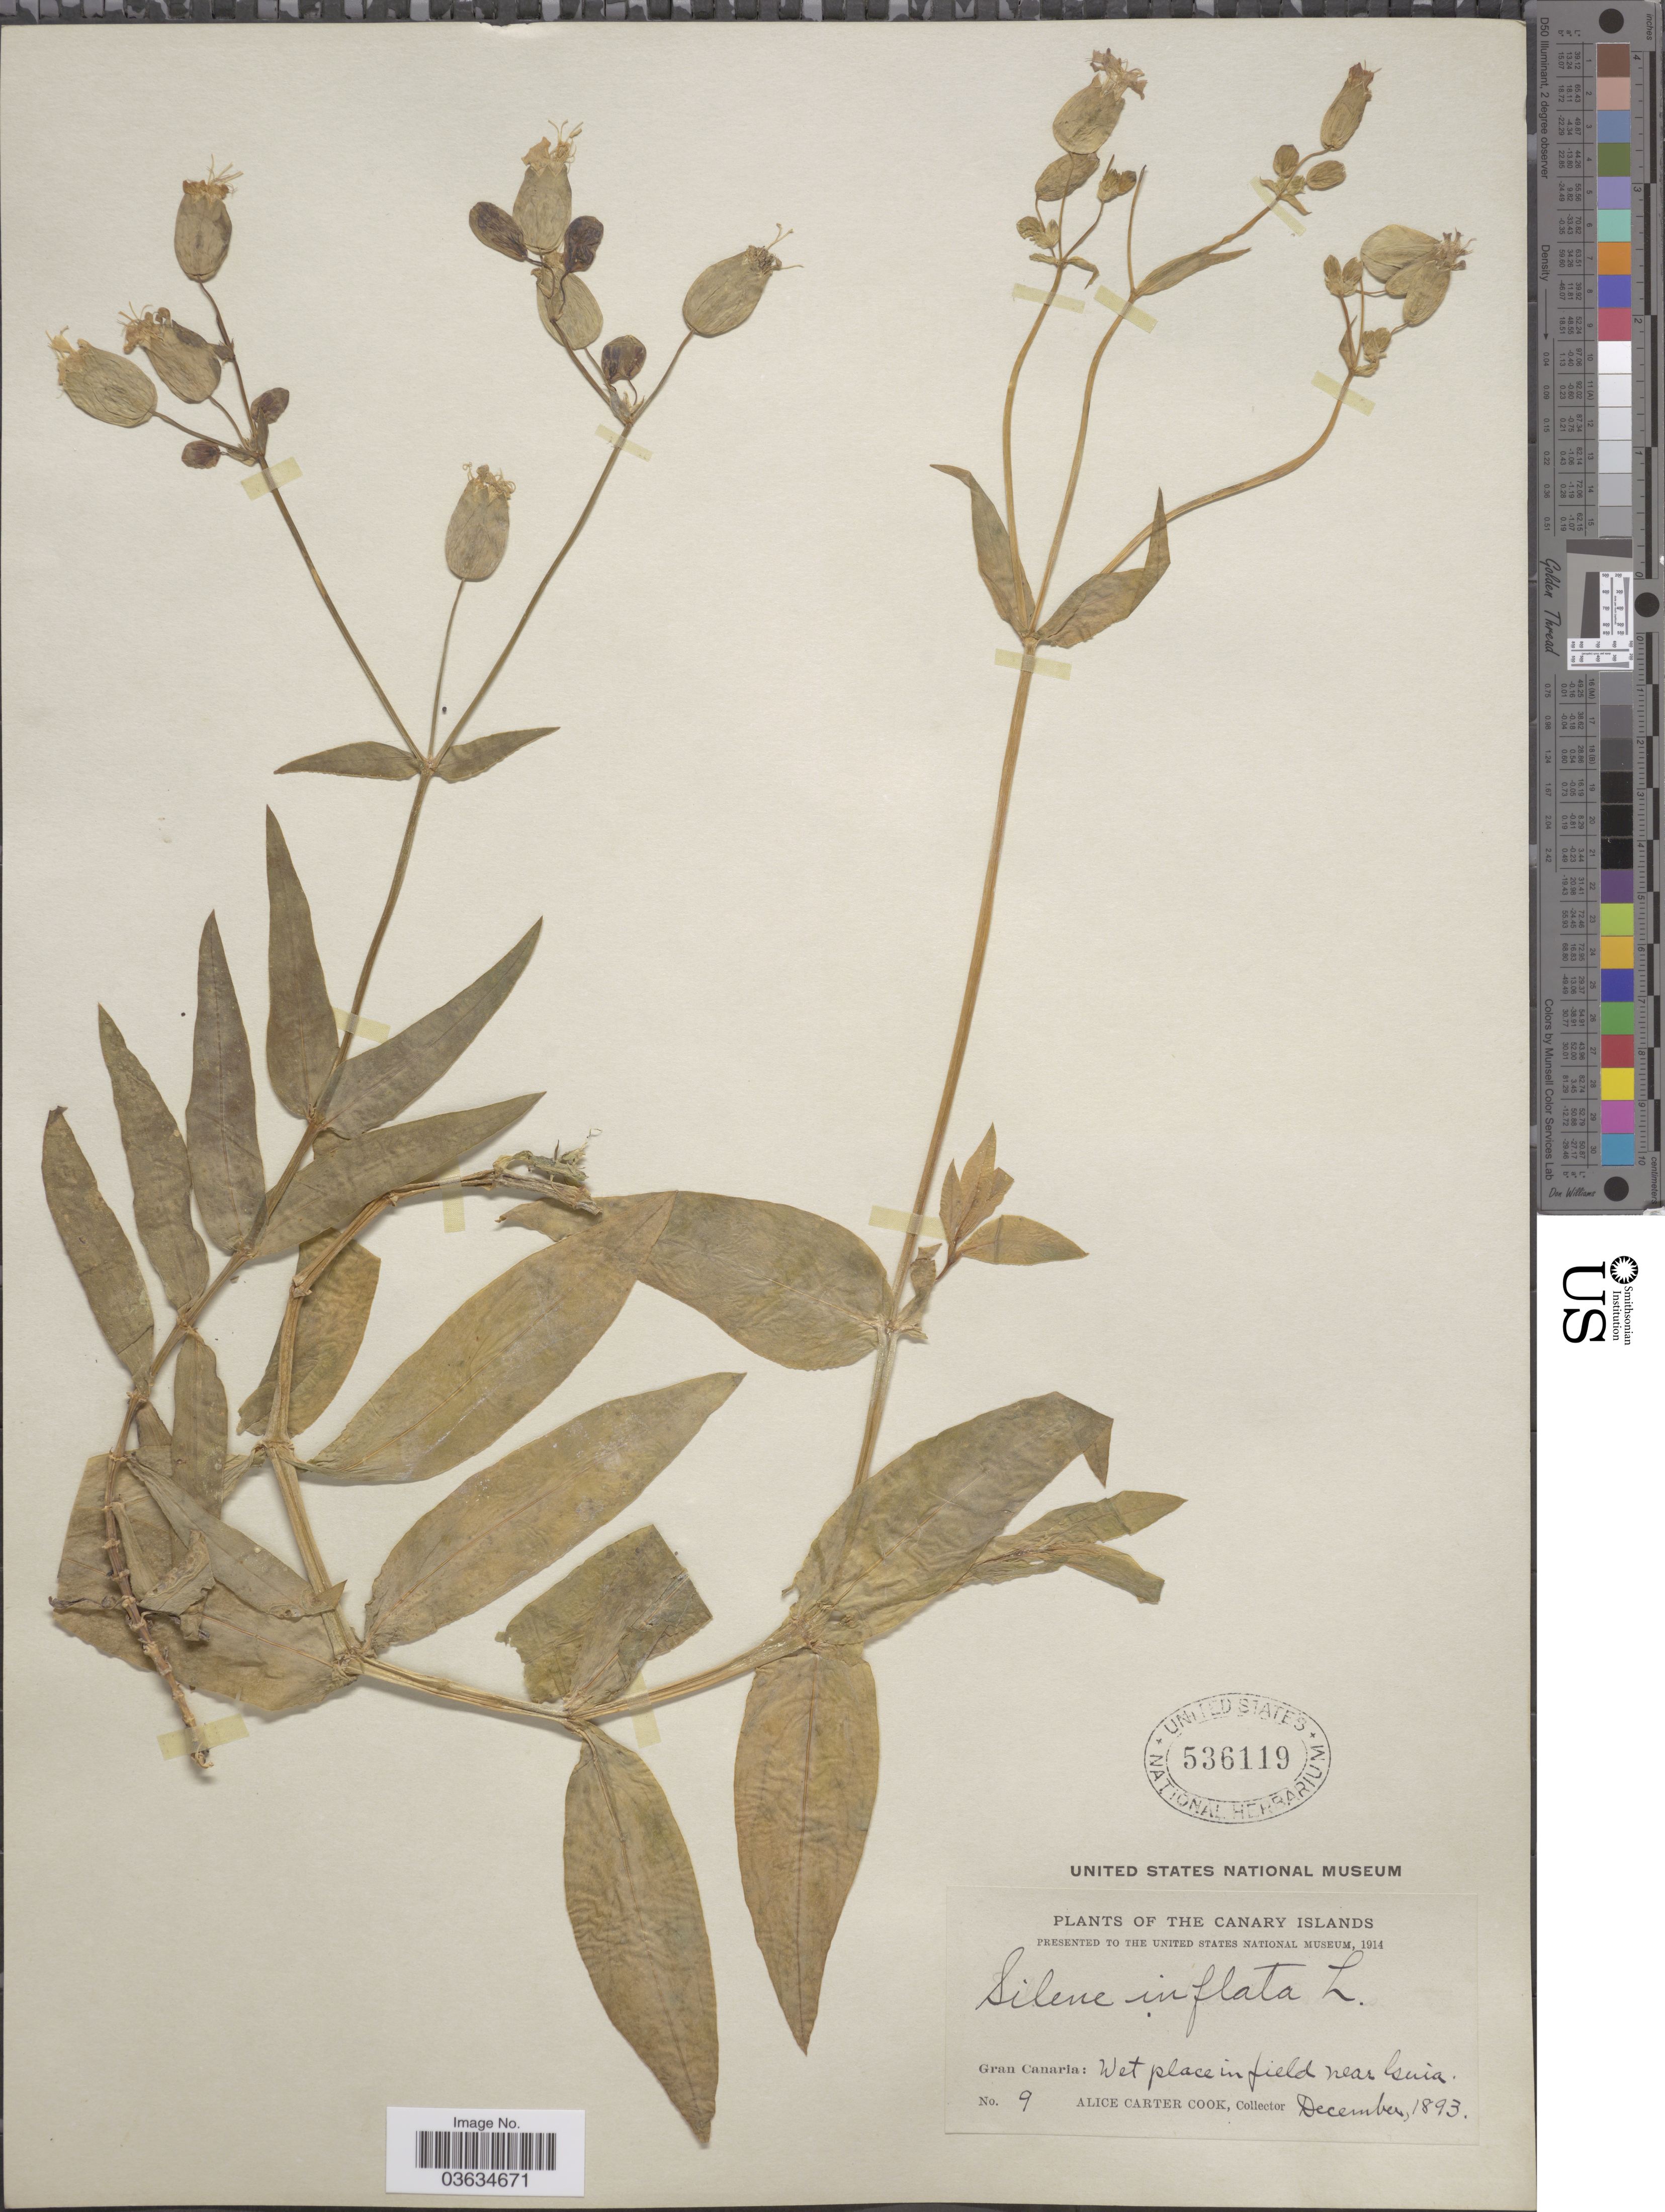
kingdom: Plantae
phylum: Tracheophyta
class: Magnoliopsida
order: Caryophyllales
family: Caryophyllaceae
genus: Silene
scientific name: Silene inflata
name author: Sm.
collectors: Alice C. Cook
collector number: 9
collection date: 1893-12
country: Spain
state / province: Canarias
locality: The Canary Islands. Gran Canaria: wet place in field near Guia.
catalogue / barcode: US 536119